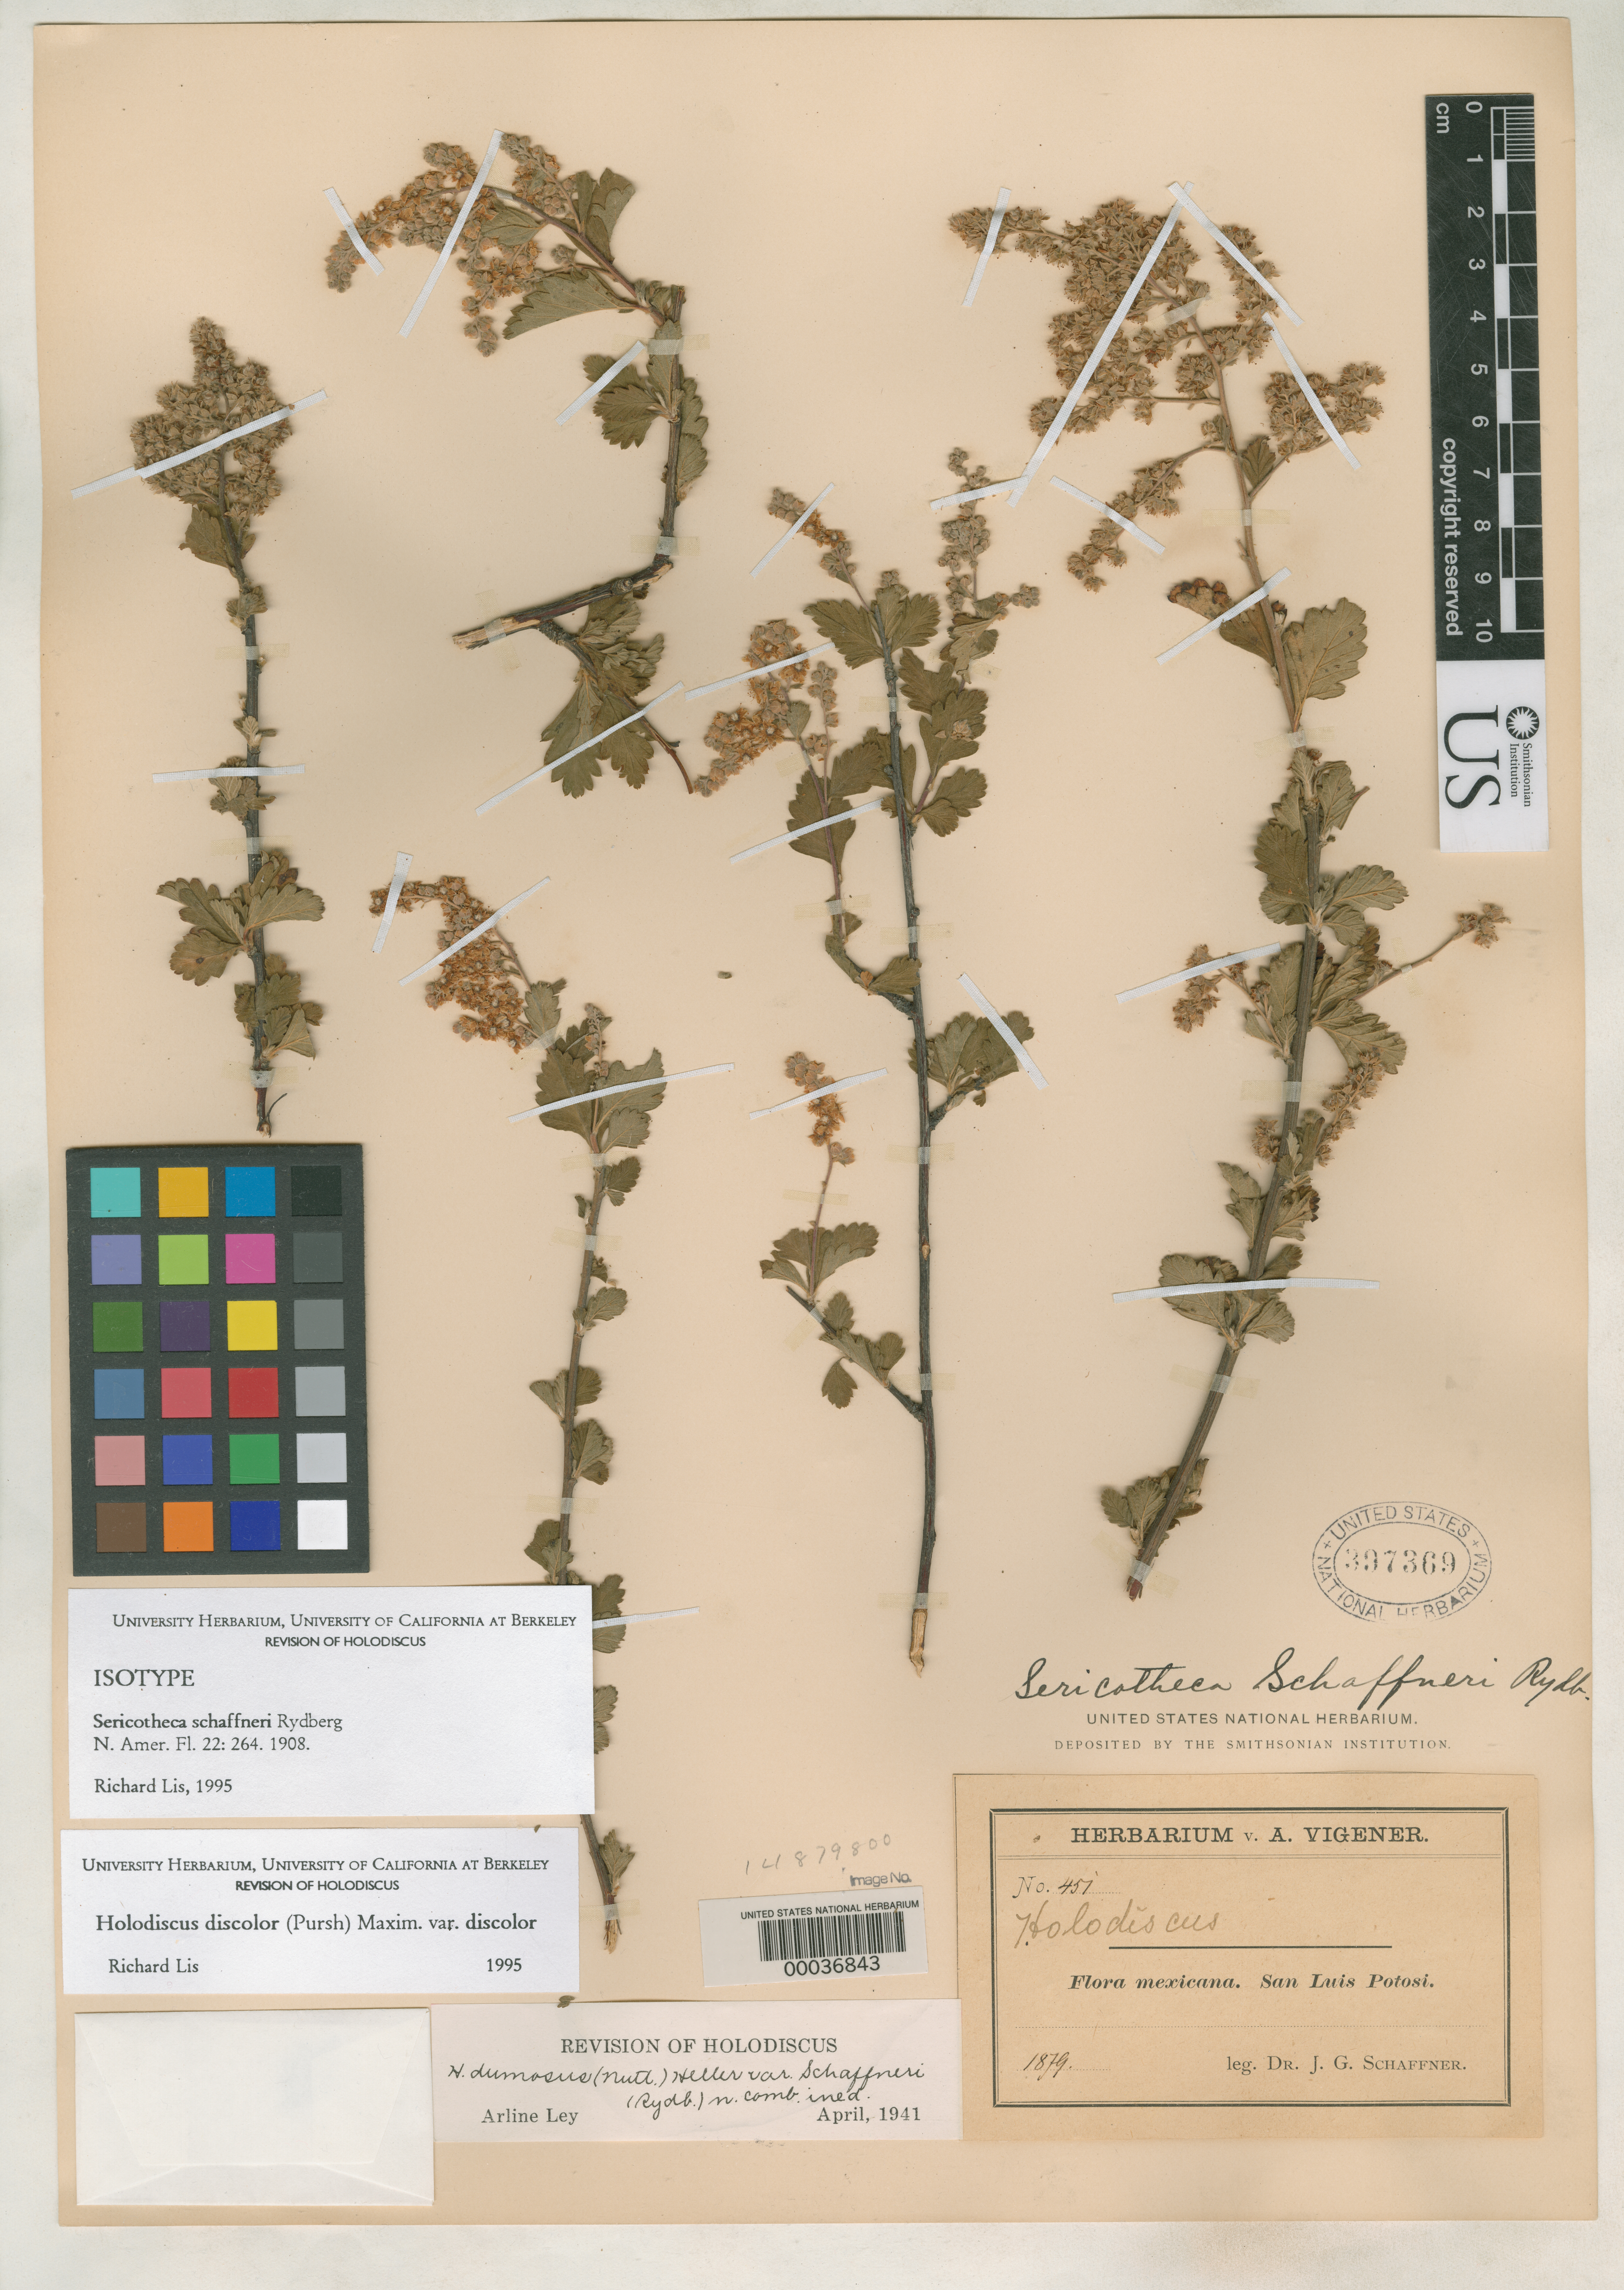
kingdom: Plantae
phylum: Tracheophyta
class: Magnoliopsida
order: Rosales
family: Rosaceae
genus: Sericotheca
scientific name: Sericotheca schaffneri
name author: Rydb.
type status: Isotype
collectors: J. G. Schaffner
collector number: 451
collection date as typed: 1879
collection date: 1879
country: Mexico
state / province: San Luis Potosi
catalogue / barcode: US 397369